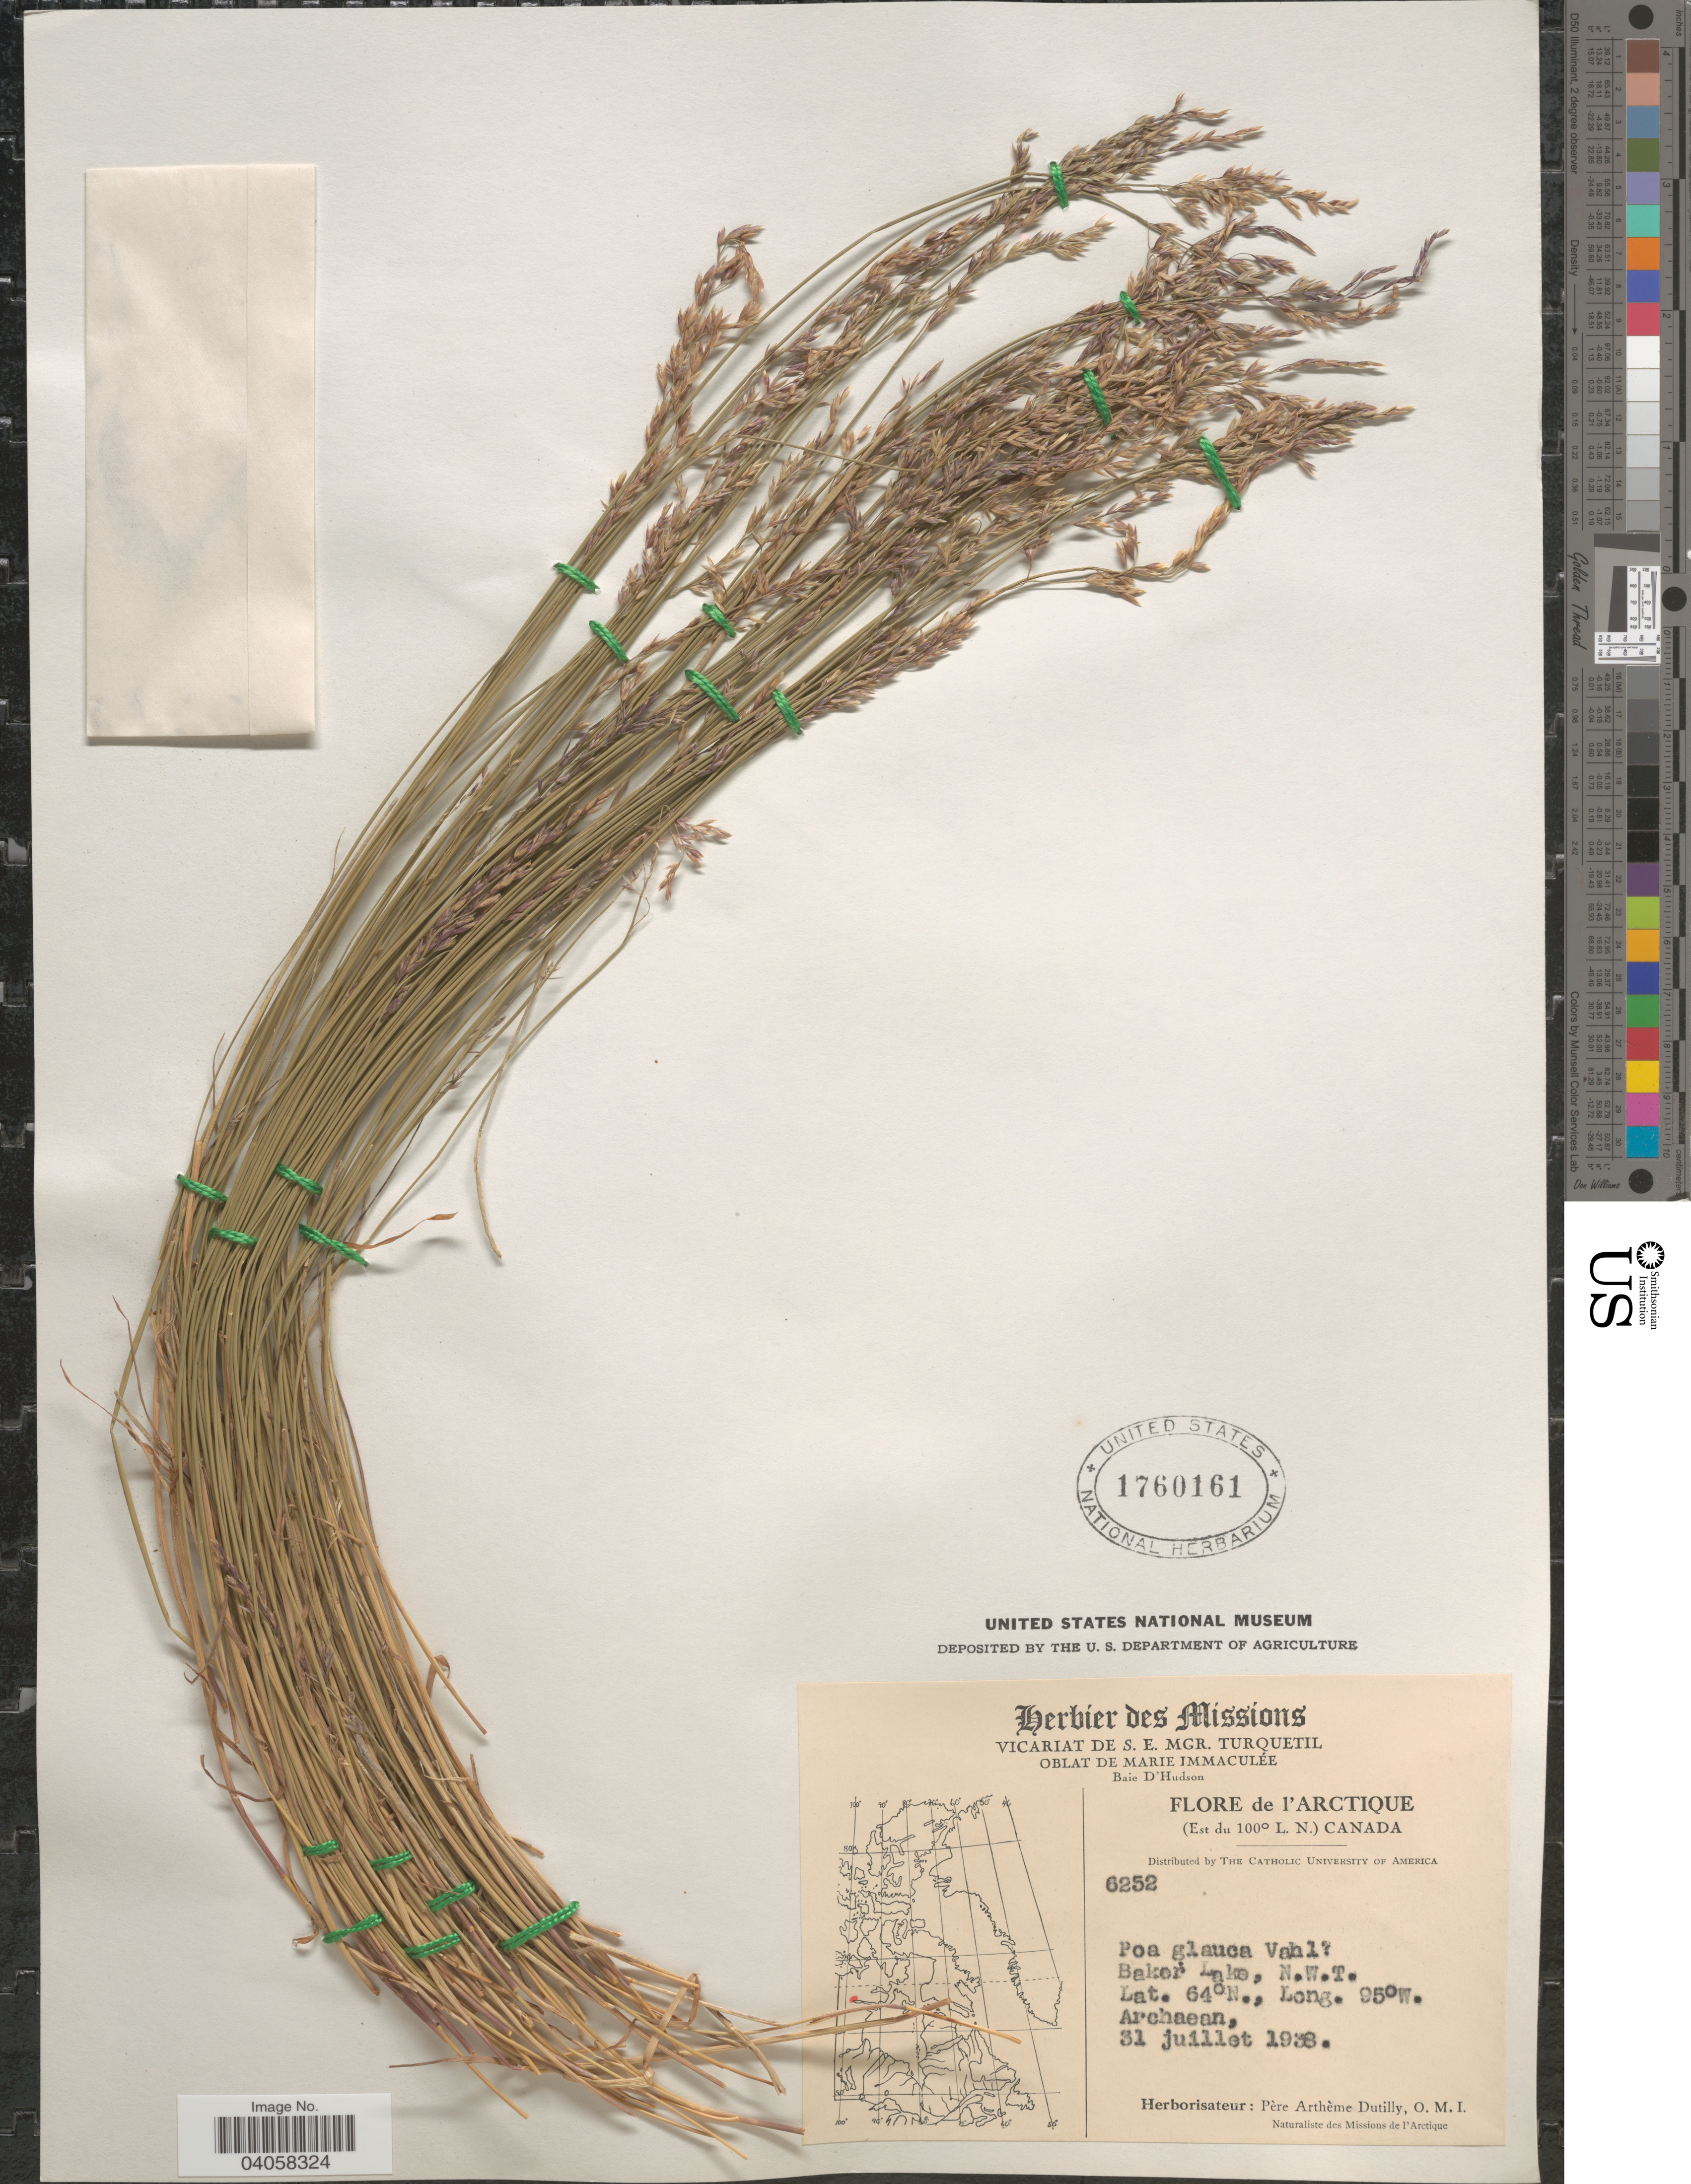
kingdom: Plantae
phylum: Tracheophyta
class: Liliopsida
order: Poales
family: Poaceae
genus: Poa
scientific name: Poa glauca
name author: Vahl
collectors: P. Dutilly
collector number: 6252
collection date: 1938-07-31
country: Canada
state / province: Northwest Territories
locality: Arctique (Est du 100° L. N.) Canada. Baker Lake.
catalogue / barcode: US 1760161